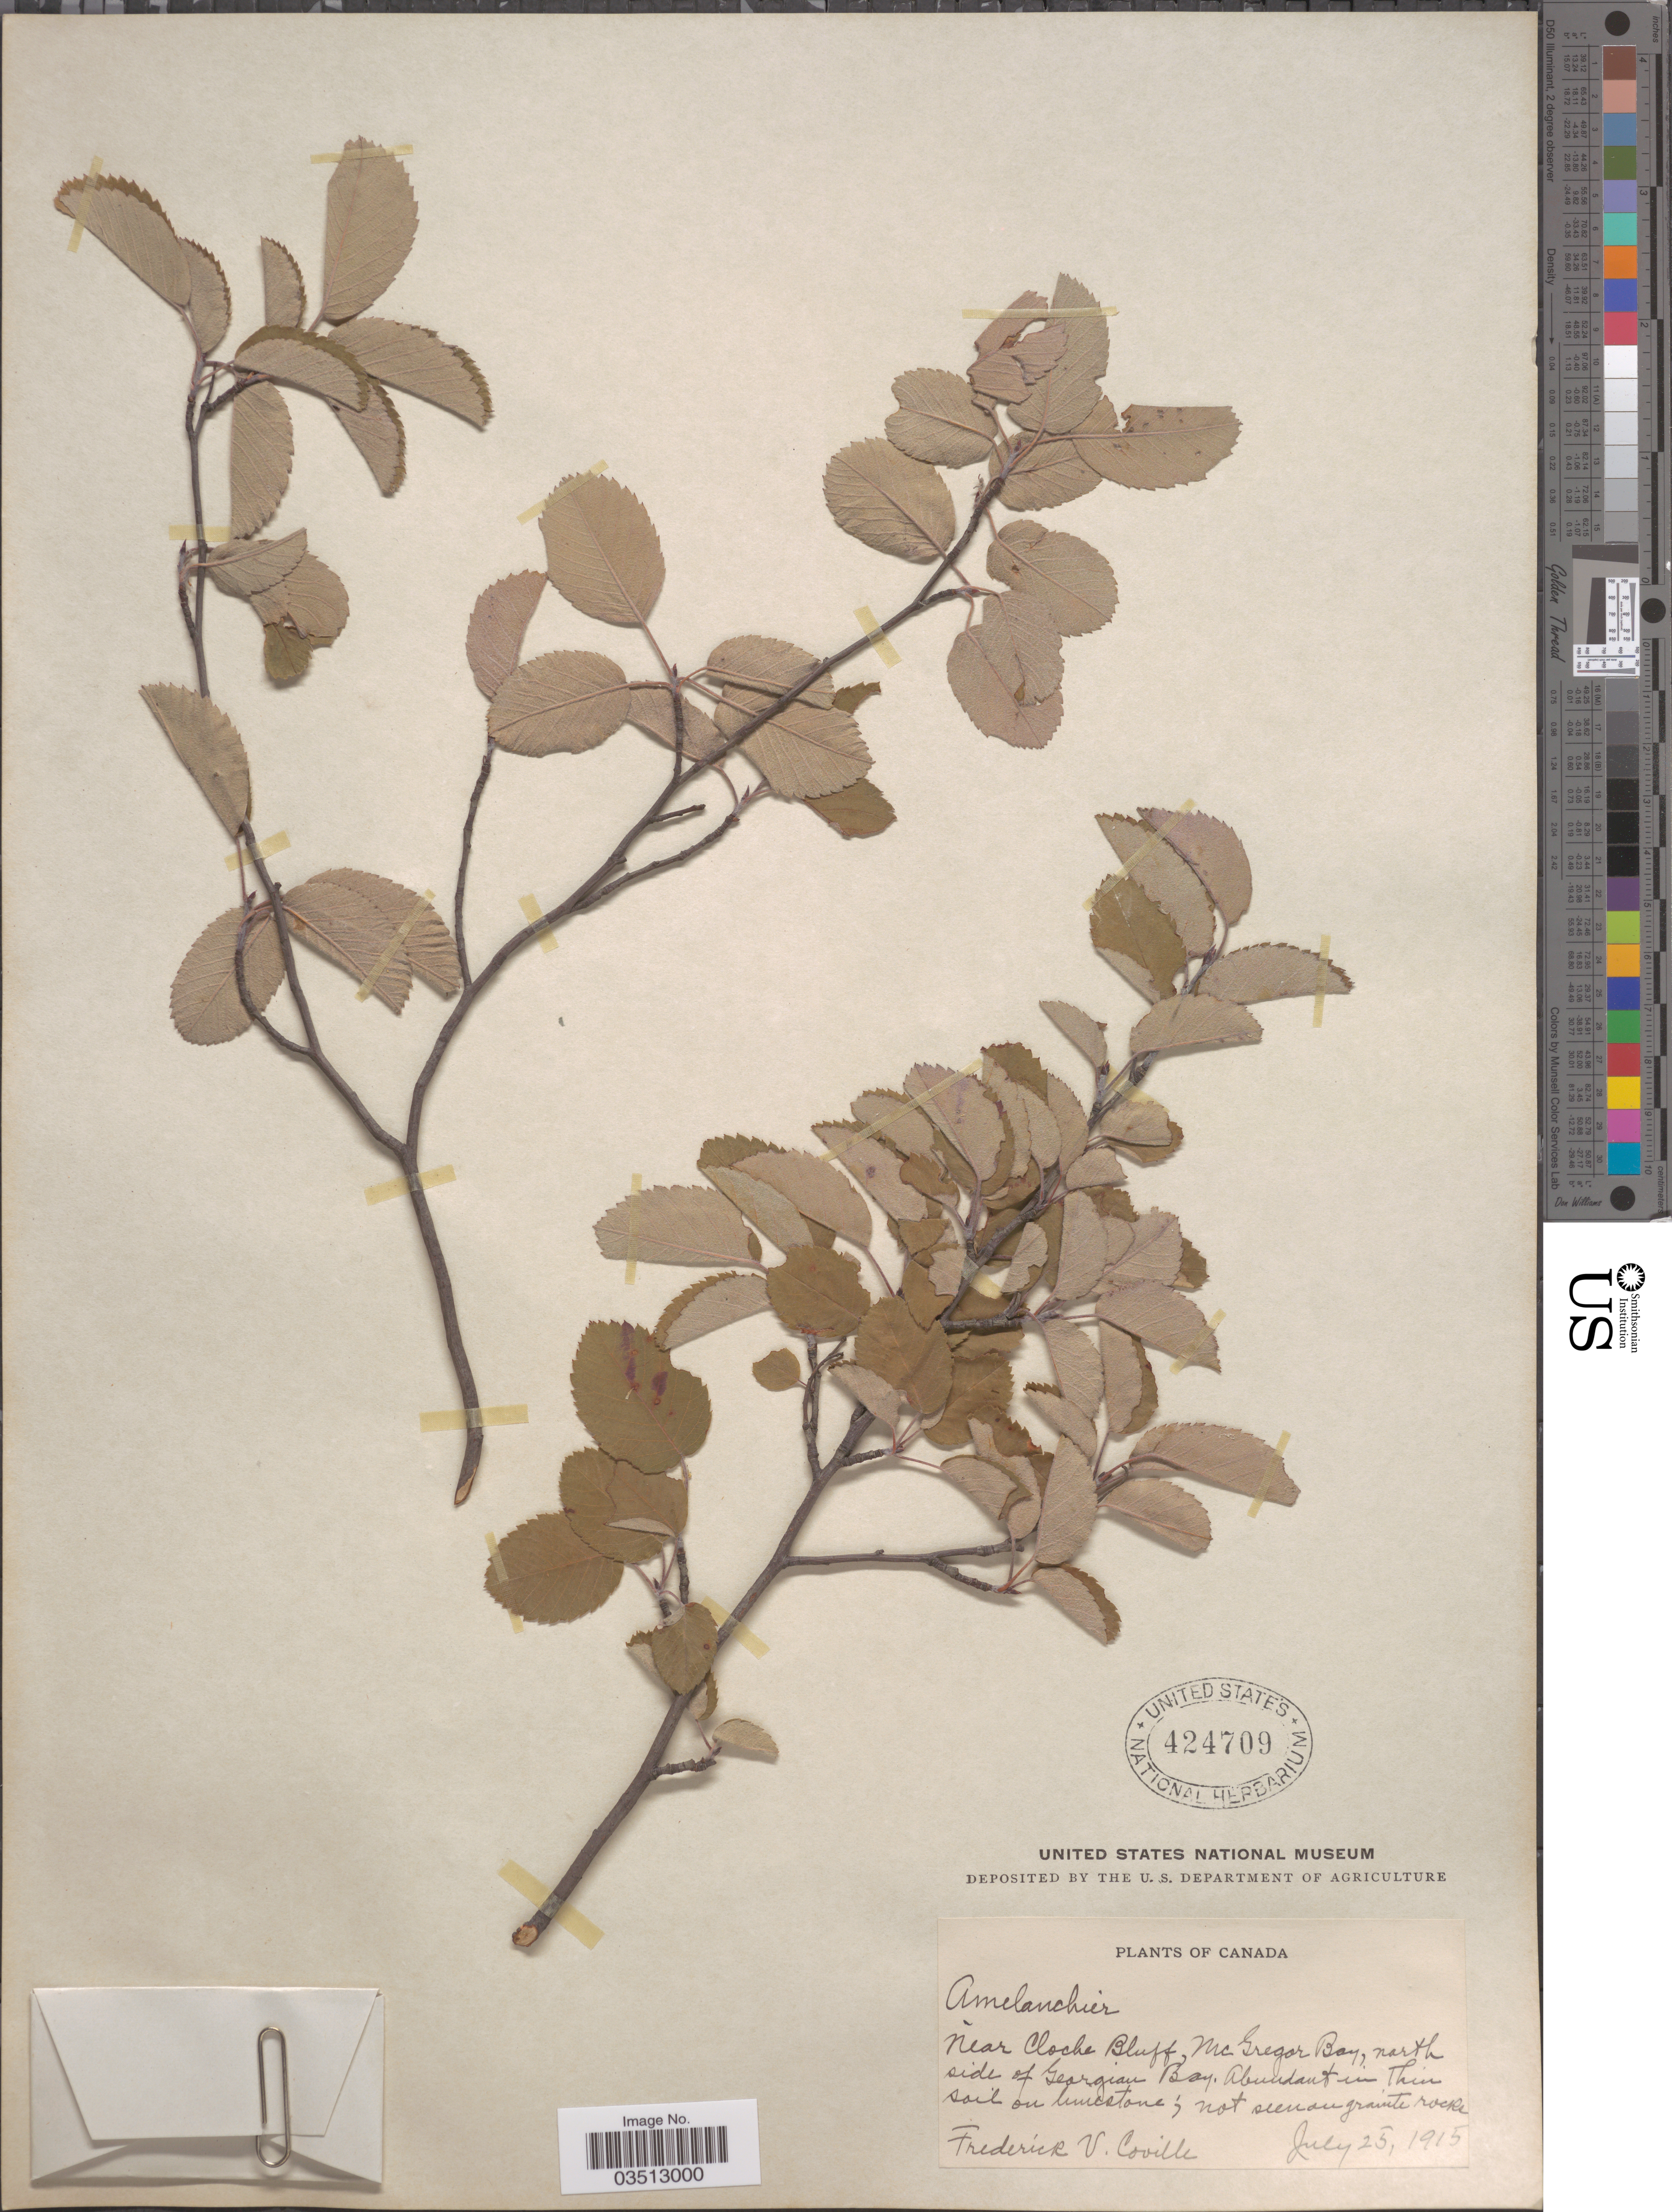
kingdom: Plantae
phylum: Tracheophyta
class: Magnoliopsida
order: Rosales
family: Rosaceae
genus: Amelanchier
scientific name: Amelanchier sp.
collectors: F. V. Coville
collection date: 1915-07-25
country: Canada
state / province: Ontario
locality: Near Cloche Bluff, McGregor Bay, north side of Georgian Bay.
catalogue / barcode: US 424709